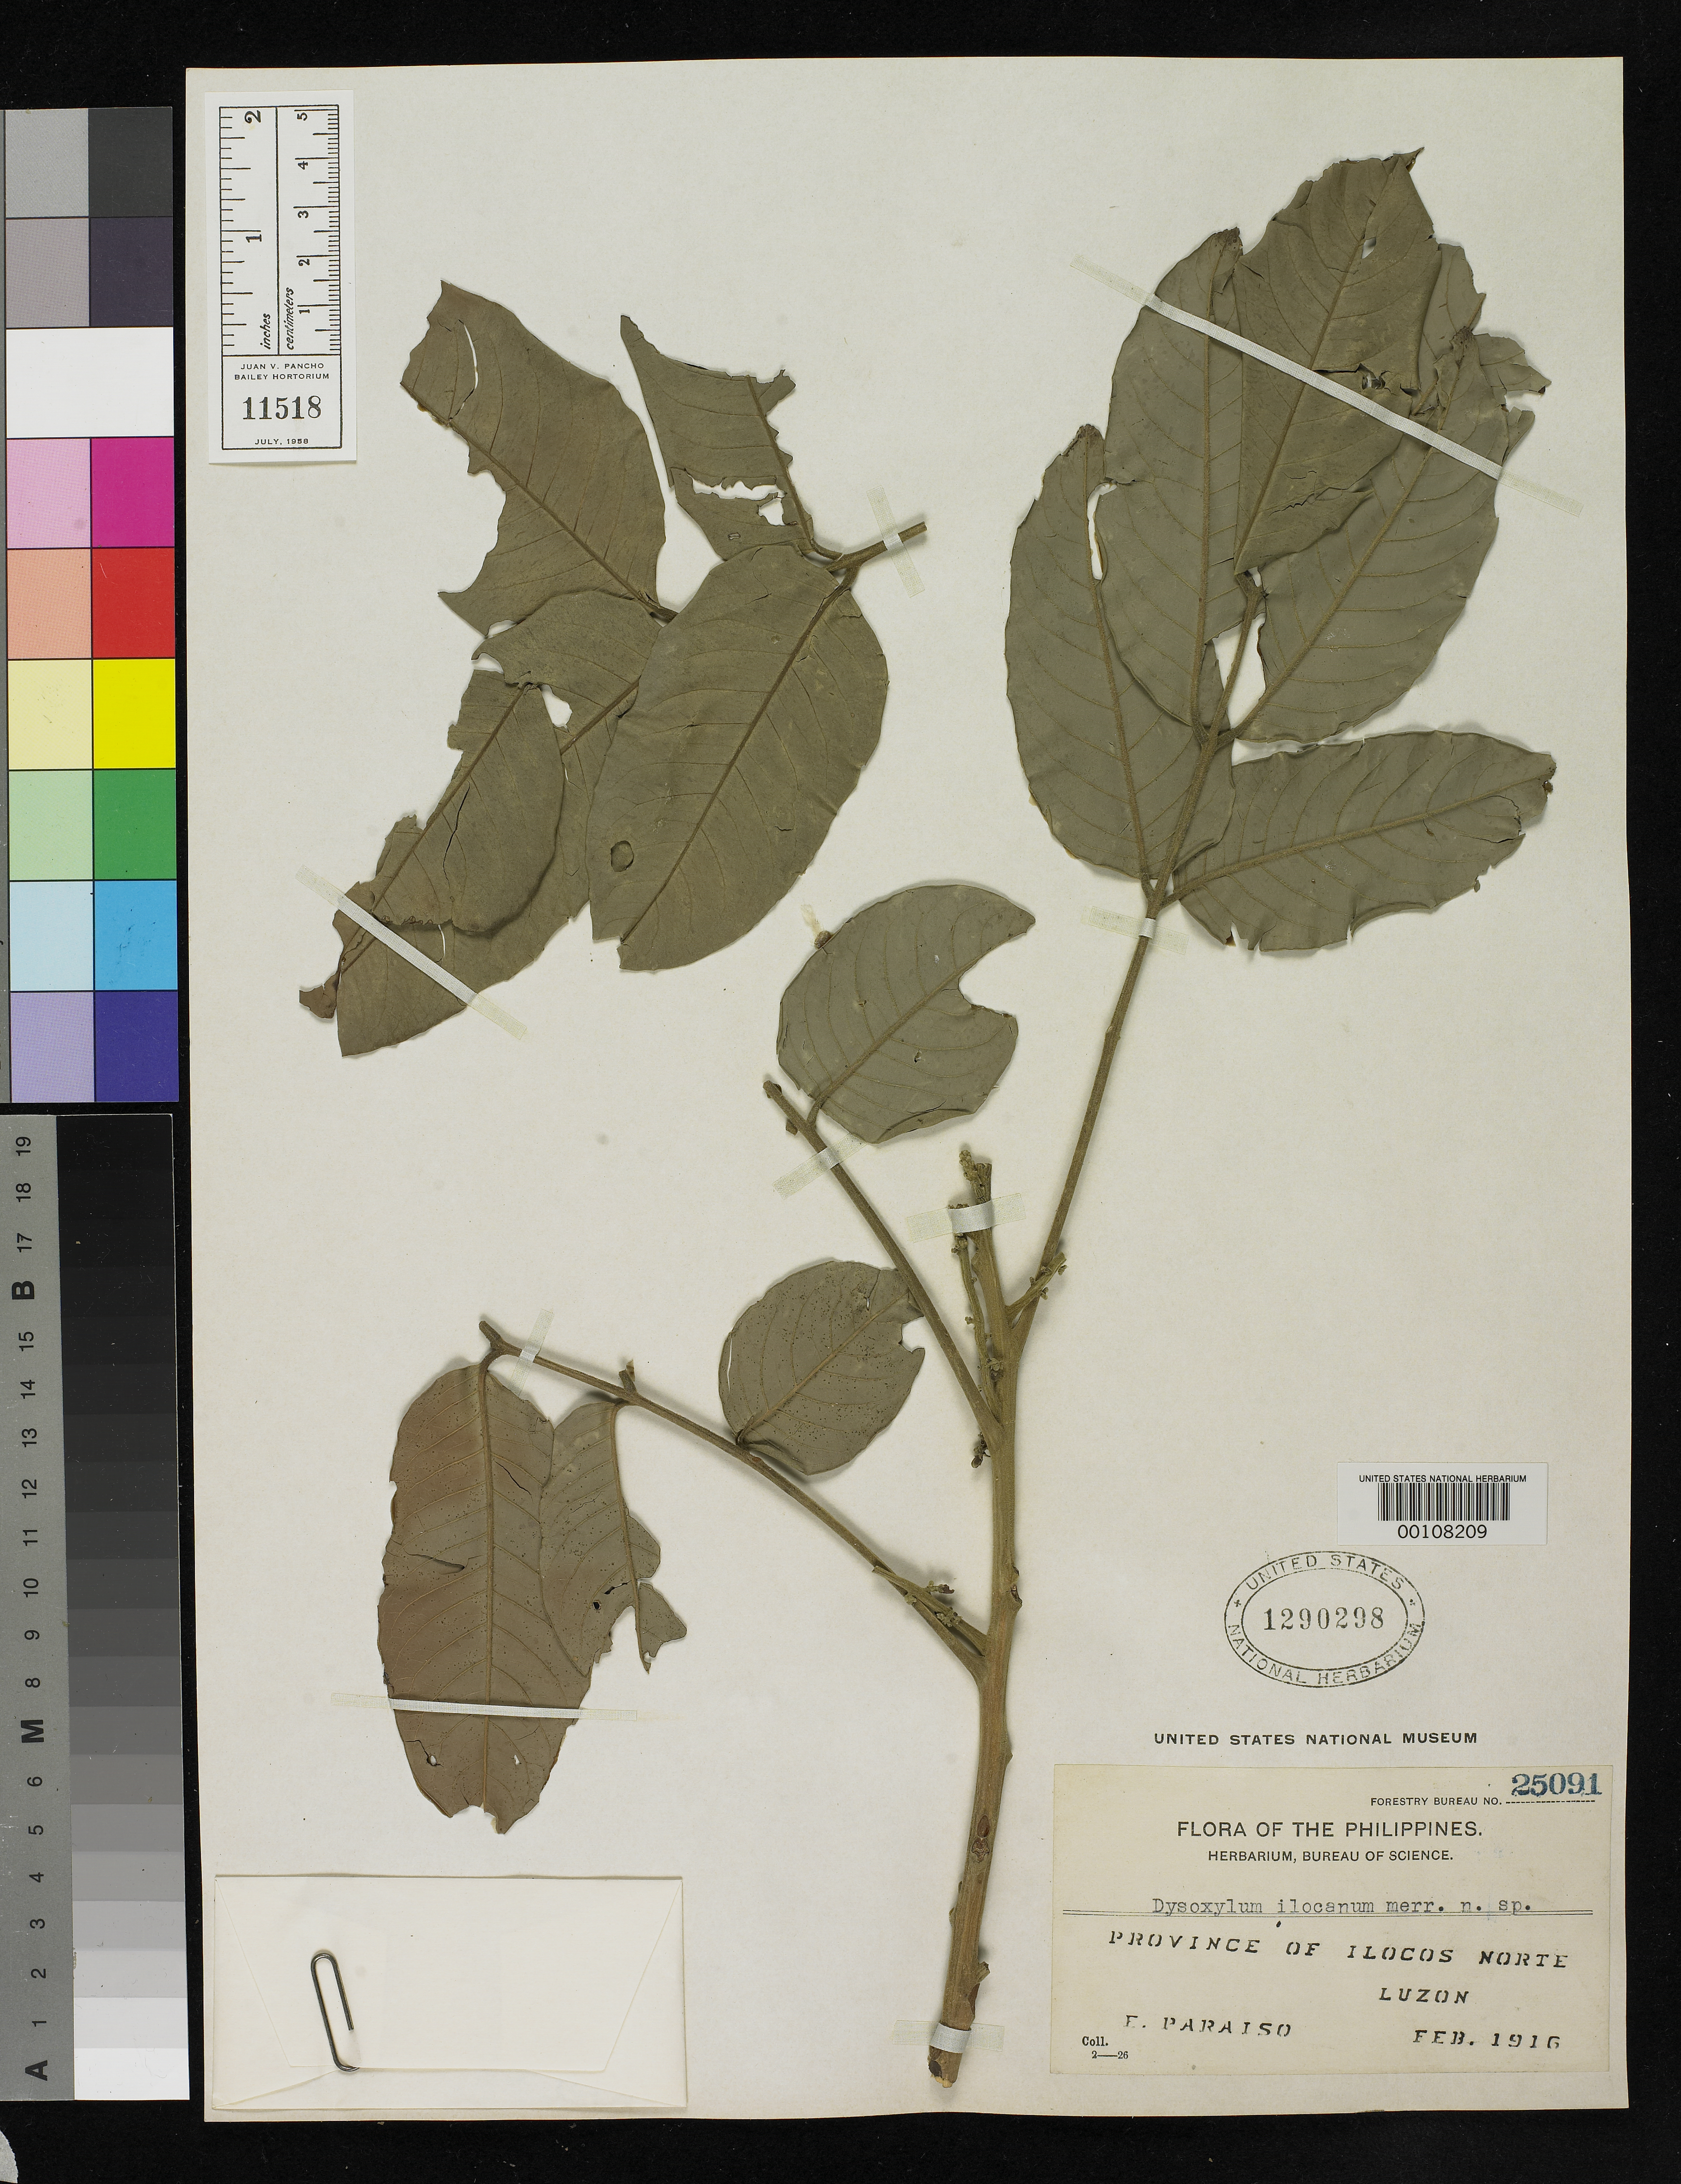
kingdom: Plantae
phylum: Tracheophyta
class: Magnoliopsida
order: Sapindales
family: Meliaceae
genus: Dysoxylum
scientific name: Dysoxylum ilocanum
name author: Merr.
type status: Isotype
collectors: E. Paraiso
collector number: Bur. Sci. 25091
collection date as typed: Feb 1916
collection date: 1916-02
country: Philippines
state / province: Ilocos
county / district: Ilocos Norte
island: Luzon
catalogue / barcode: US 1290298